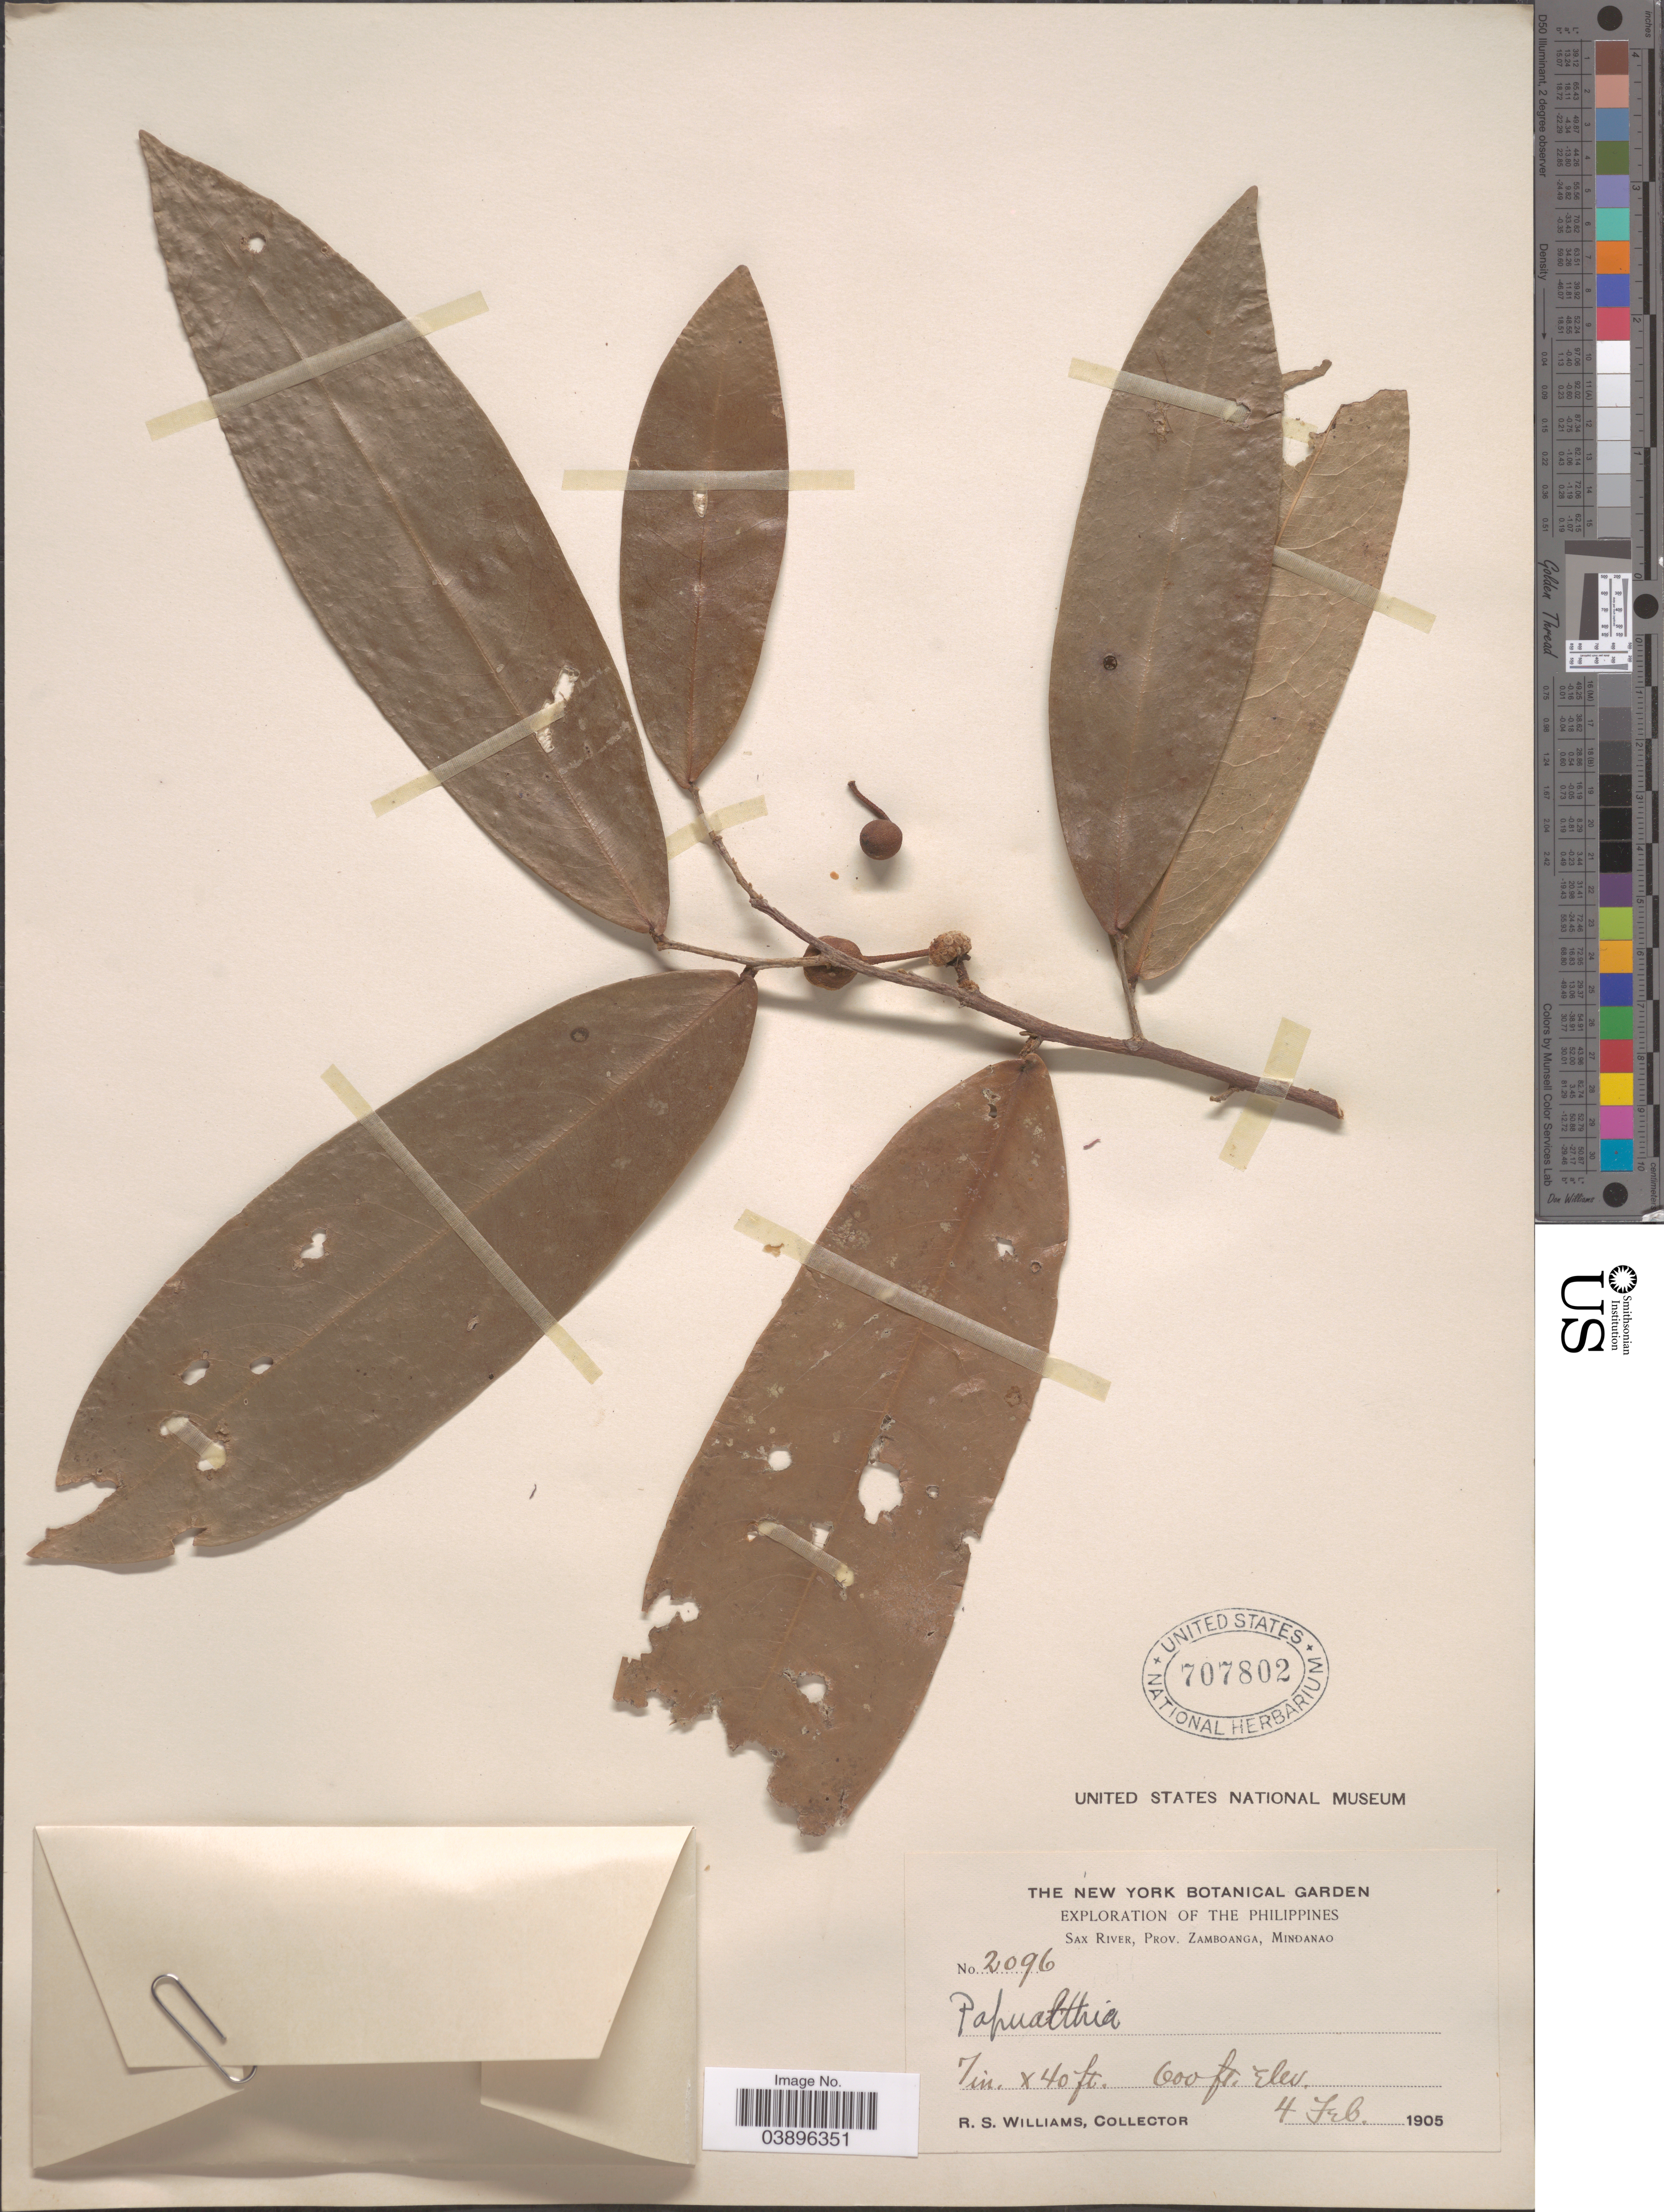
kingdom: Plantae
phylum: Tracheophyta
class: Magnoliopsida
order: Magnoliales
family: Annonaceae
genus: Polyalthia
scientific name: Polyalthia sp.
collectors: R. S. Williams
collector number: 2096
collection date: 1905-02-04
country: Philippines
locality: Sax River, Prov. Zamboanga, Mindanao.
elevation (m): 183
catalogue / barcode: US 707802